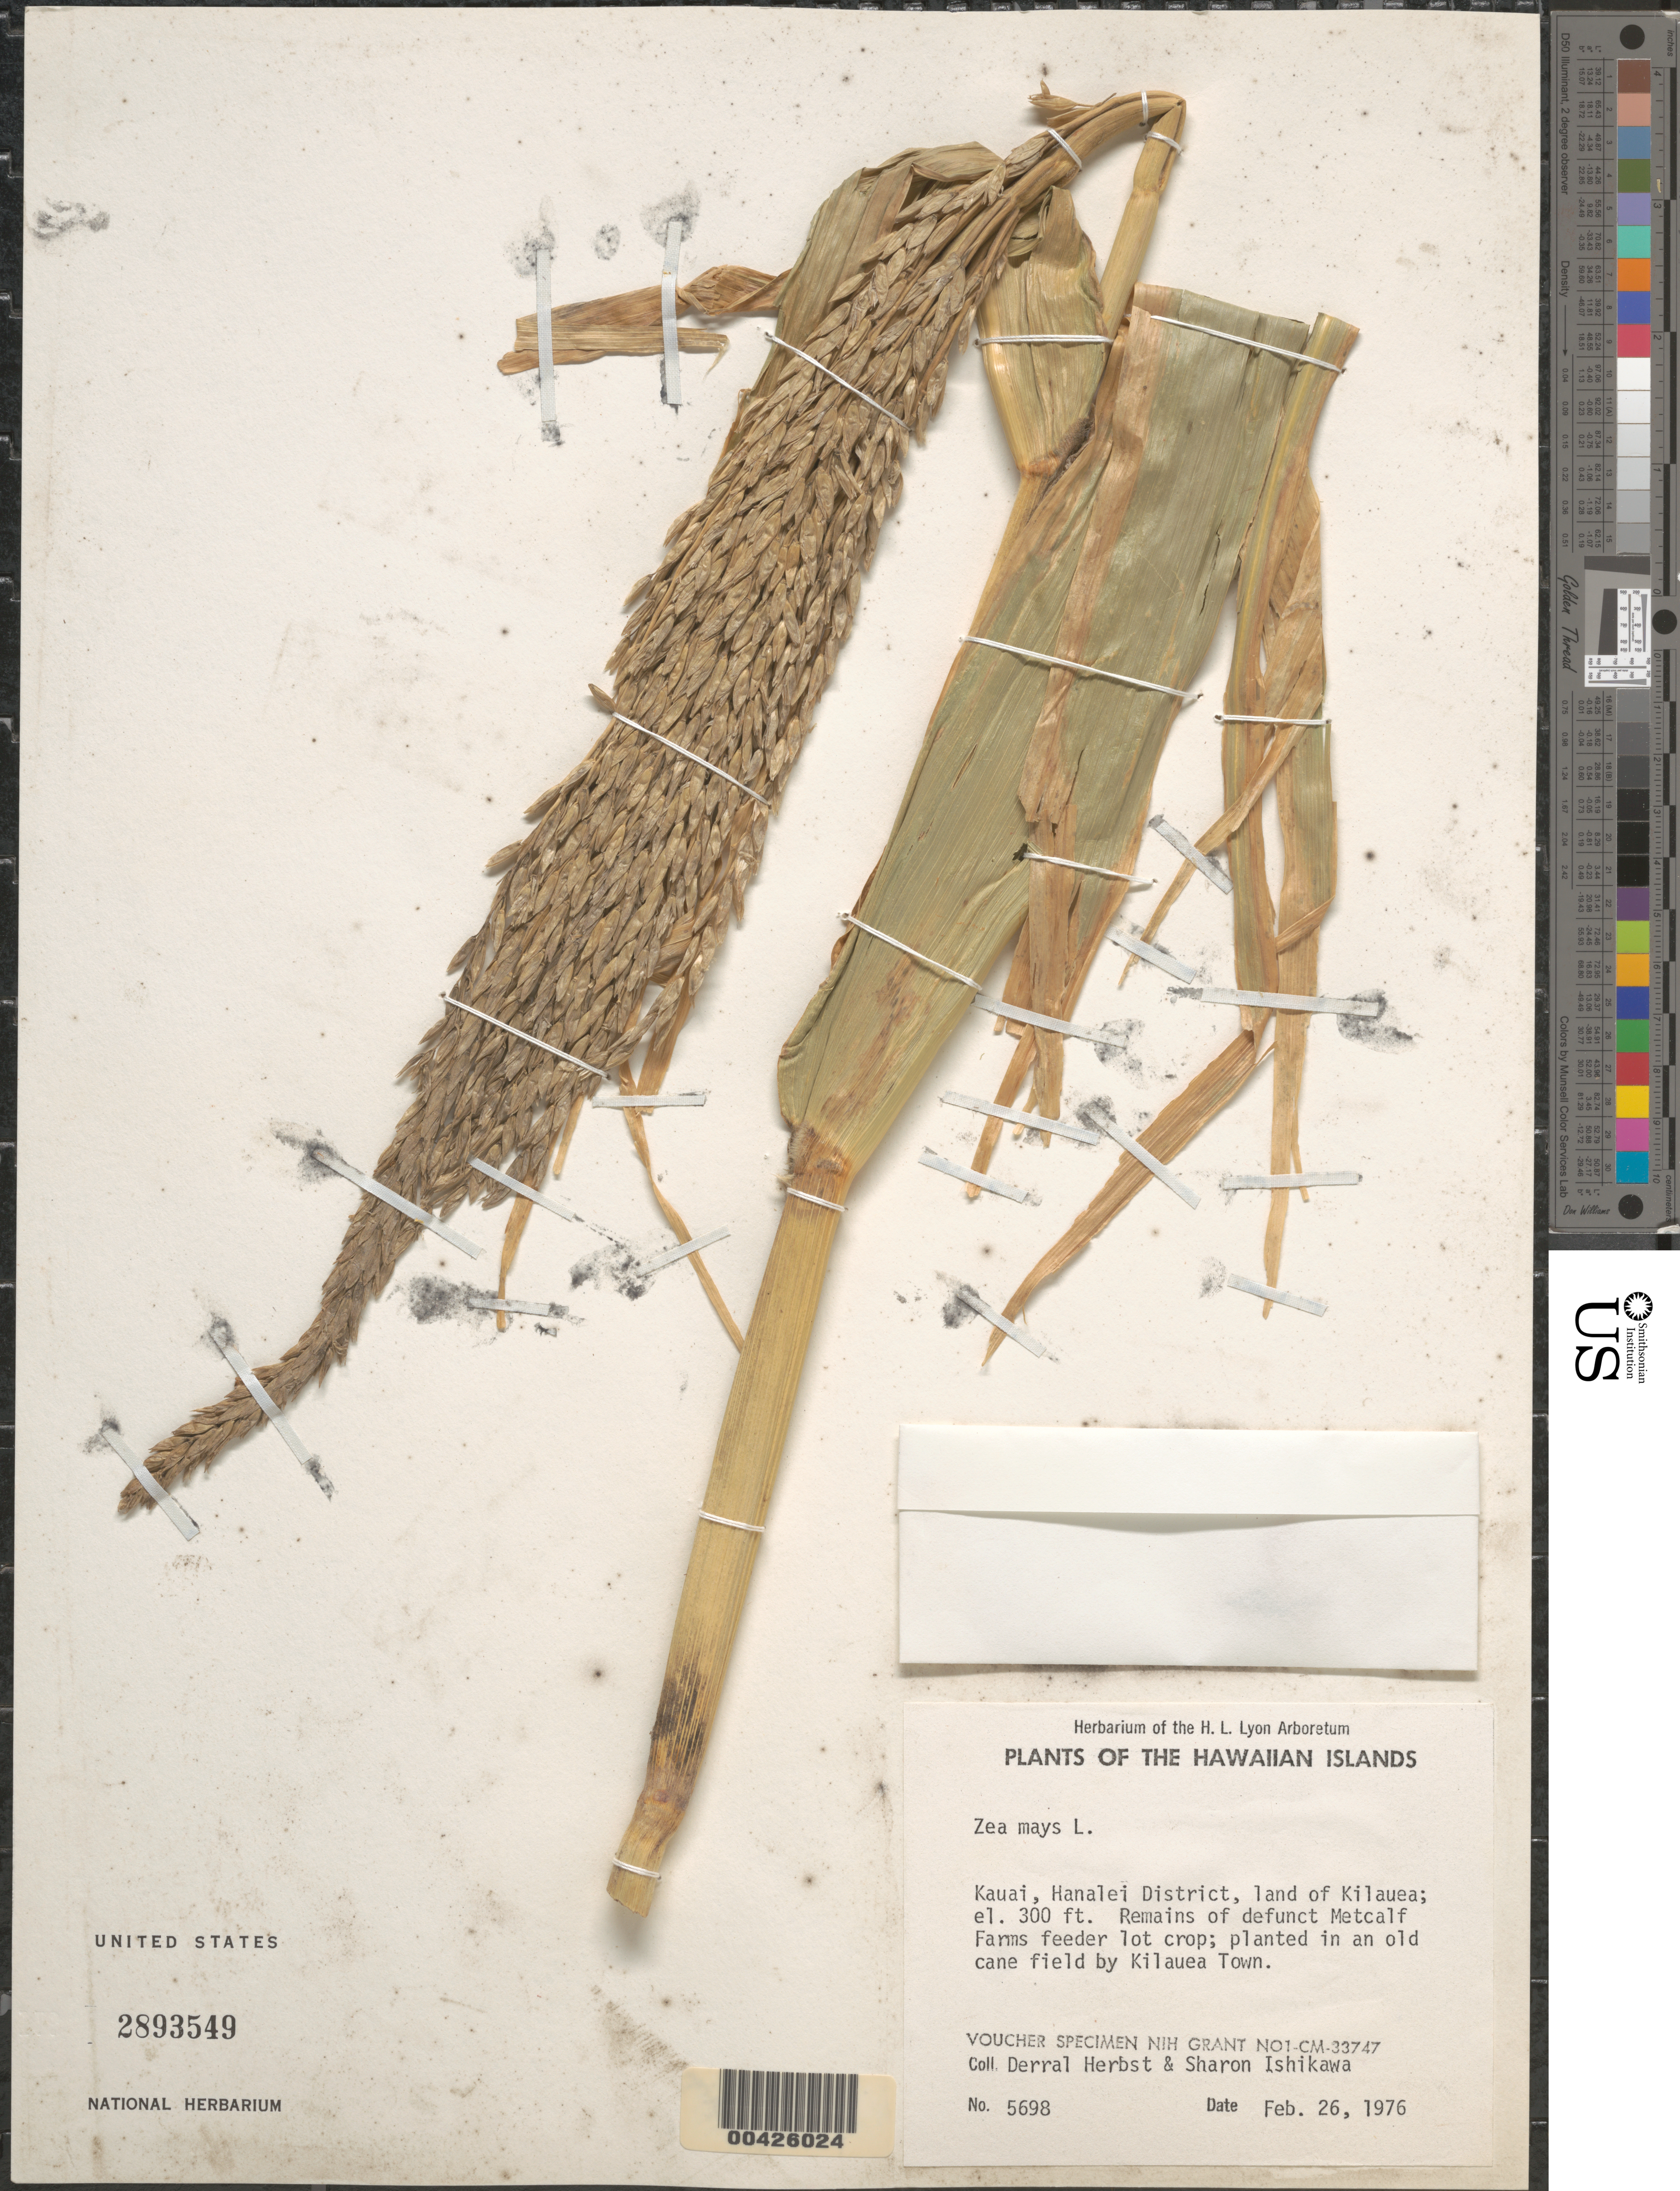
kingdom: Plantae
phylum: Tracheophyta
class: Liliopsida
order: Poales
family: Poaceae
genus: Zea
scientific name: Zea mays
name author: L.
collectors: D. R. Herbst & S. Ishikawa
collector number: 5698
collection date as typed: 26 Feb 1976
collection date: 1976-02-26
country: United States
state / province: Hawaii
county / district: Kauai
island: Kaua'i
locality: Hanalei District, land of Kilauea, by Kilauea Town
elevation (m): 91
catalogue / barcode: US 2893549